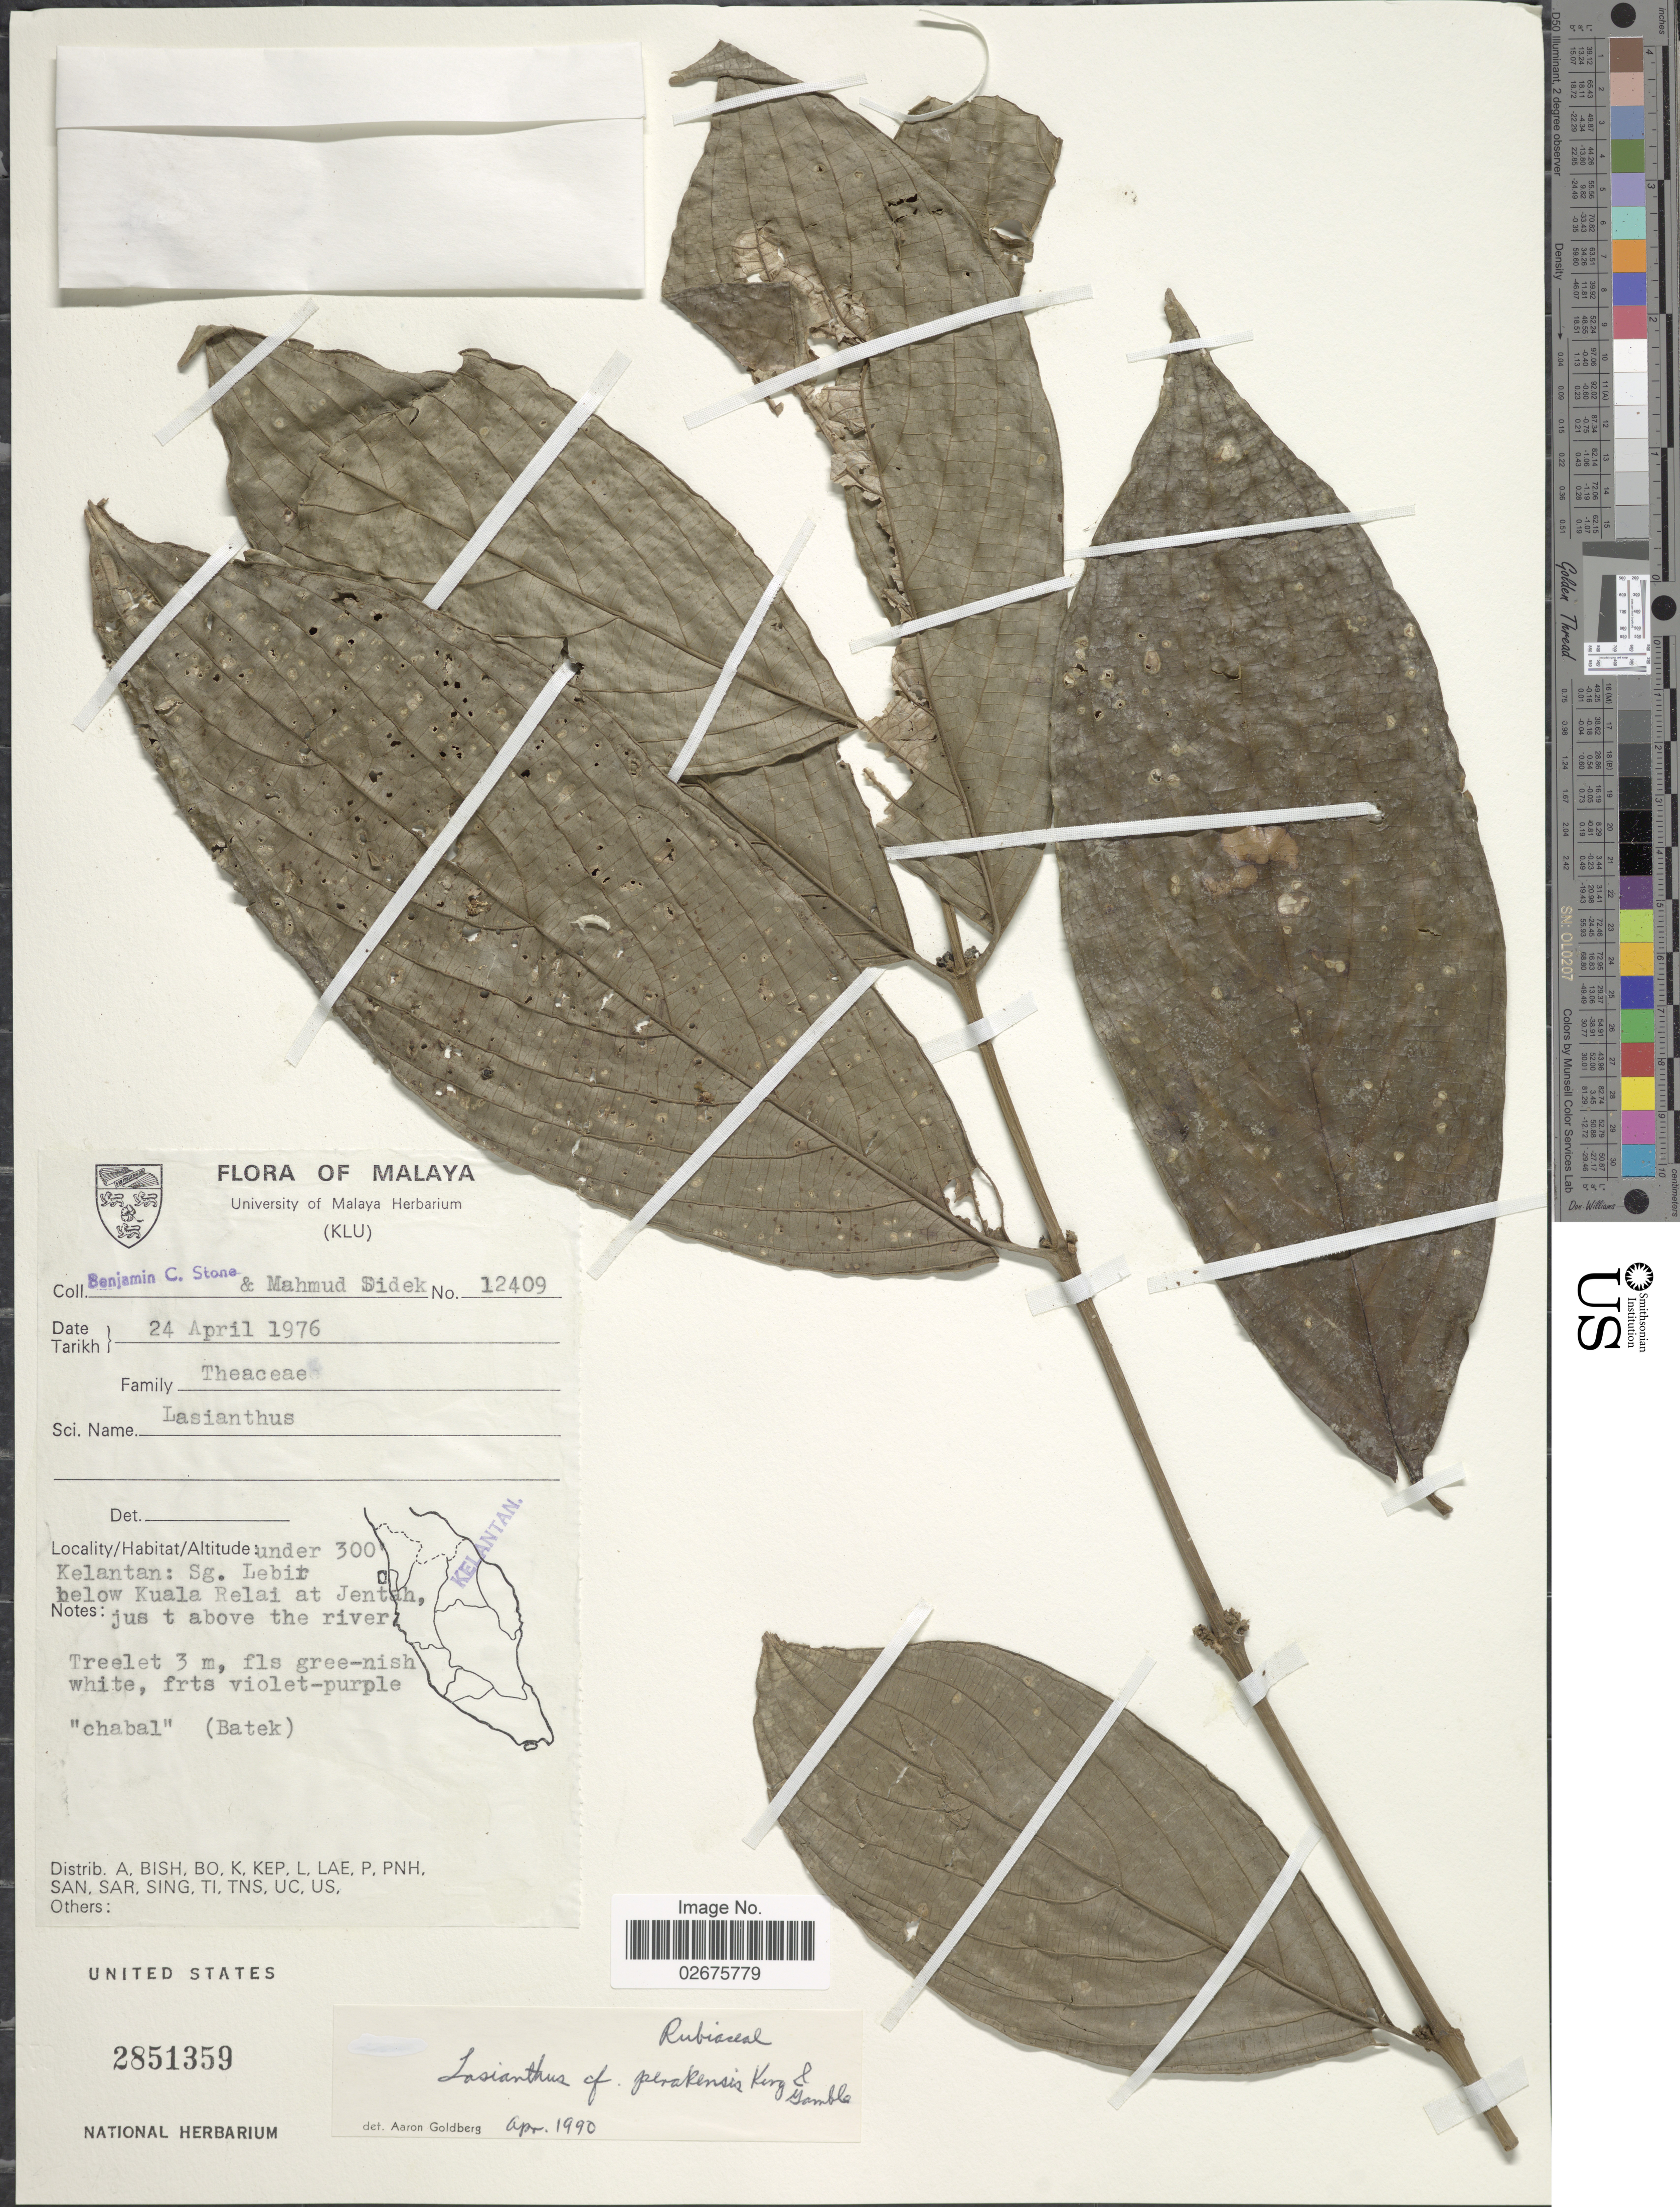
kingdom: Plantae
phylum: Tracheophyta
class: Magnoliopsida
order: Gentianales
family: Rubiaceae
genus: Lasianthus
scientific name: Lasianthus perakensis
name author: King & Gamble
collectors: B. C. Stone & M. Sidek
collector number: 12409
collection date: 1976-04-24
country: Malaysia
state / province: Kelantan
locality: Malaya, Kelantan: Sg. Lebit below Kuala Relai at Jentah, just above the river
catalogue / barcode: US 2851359